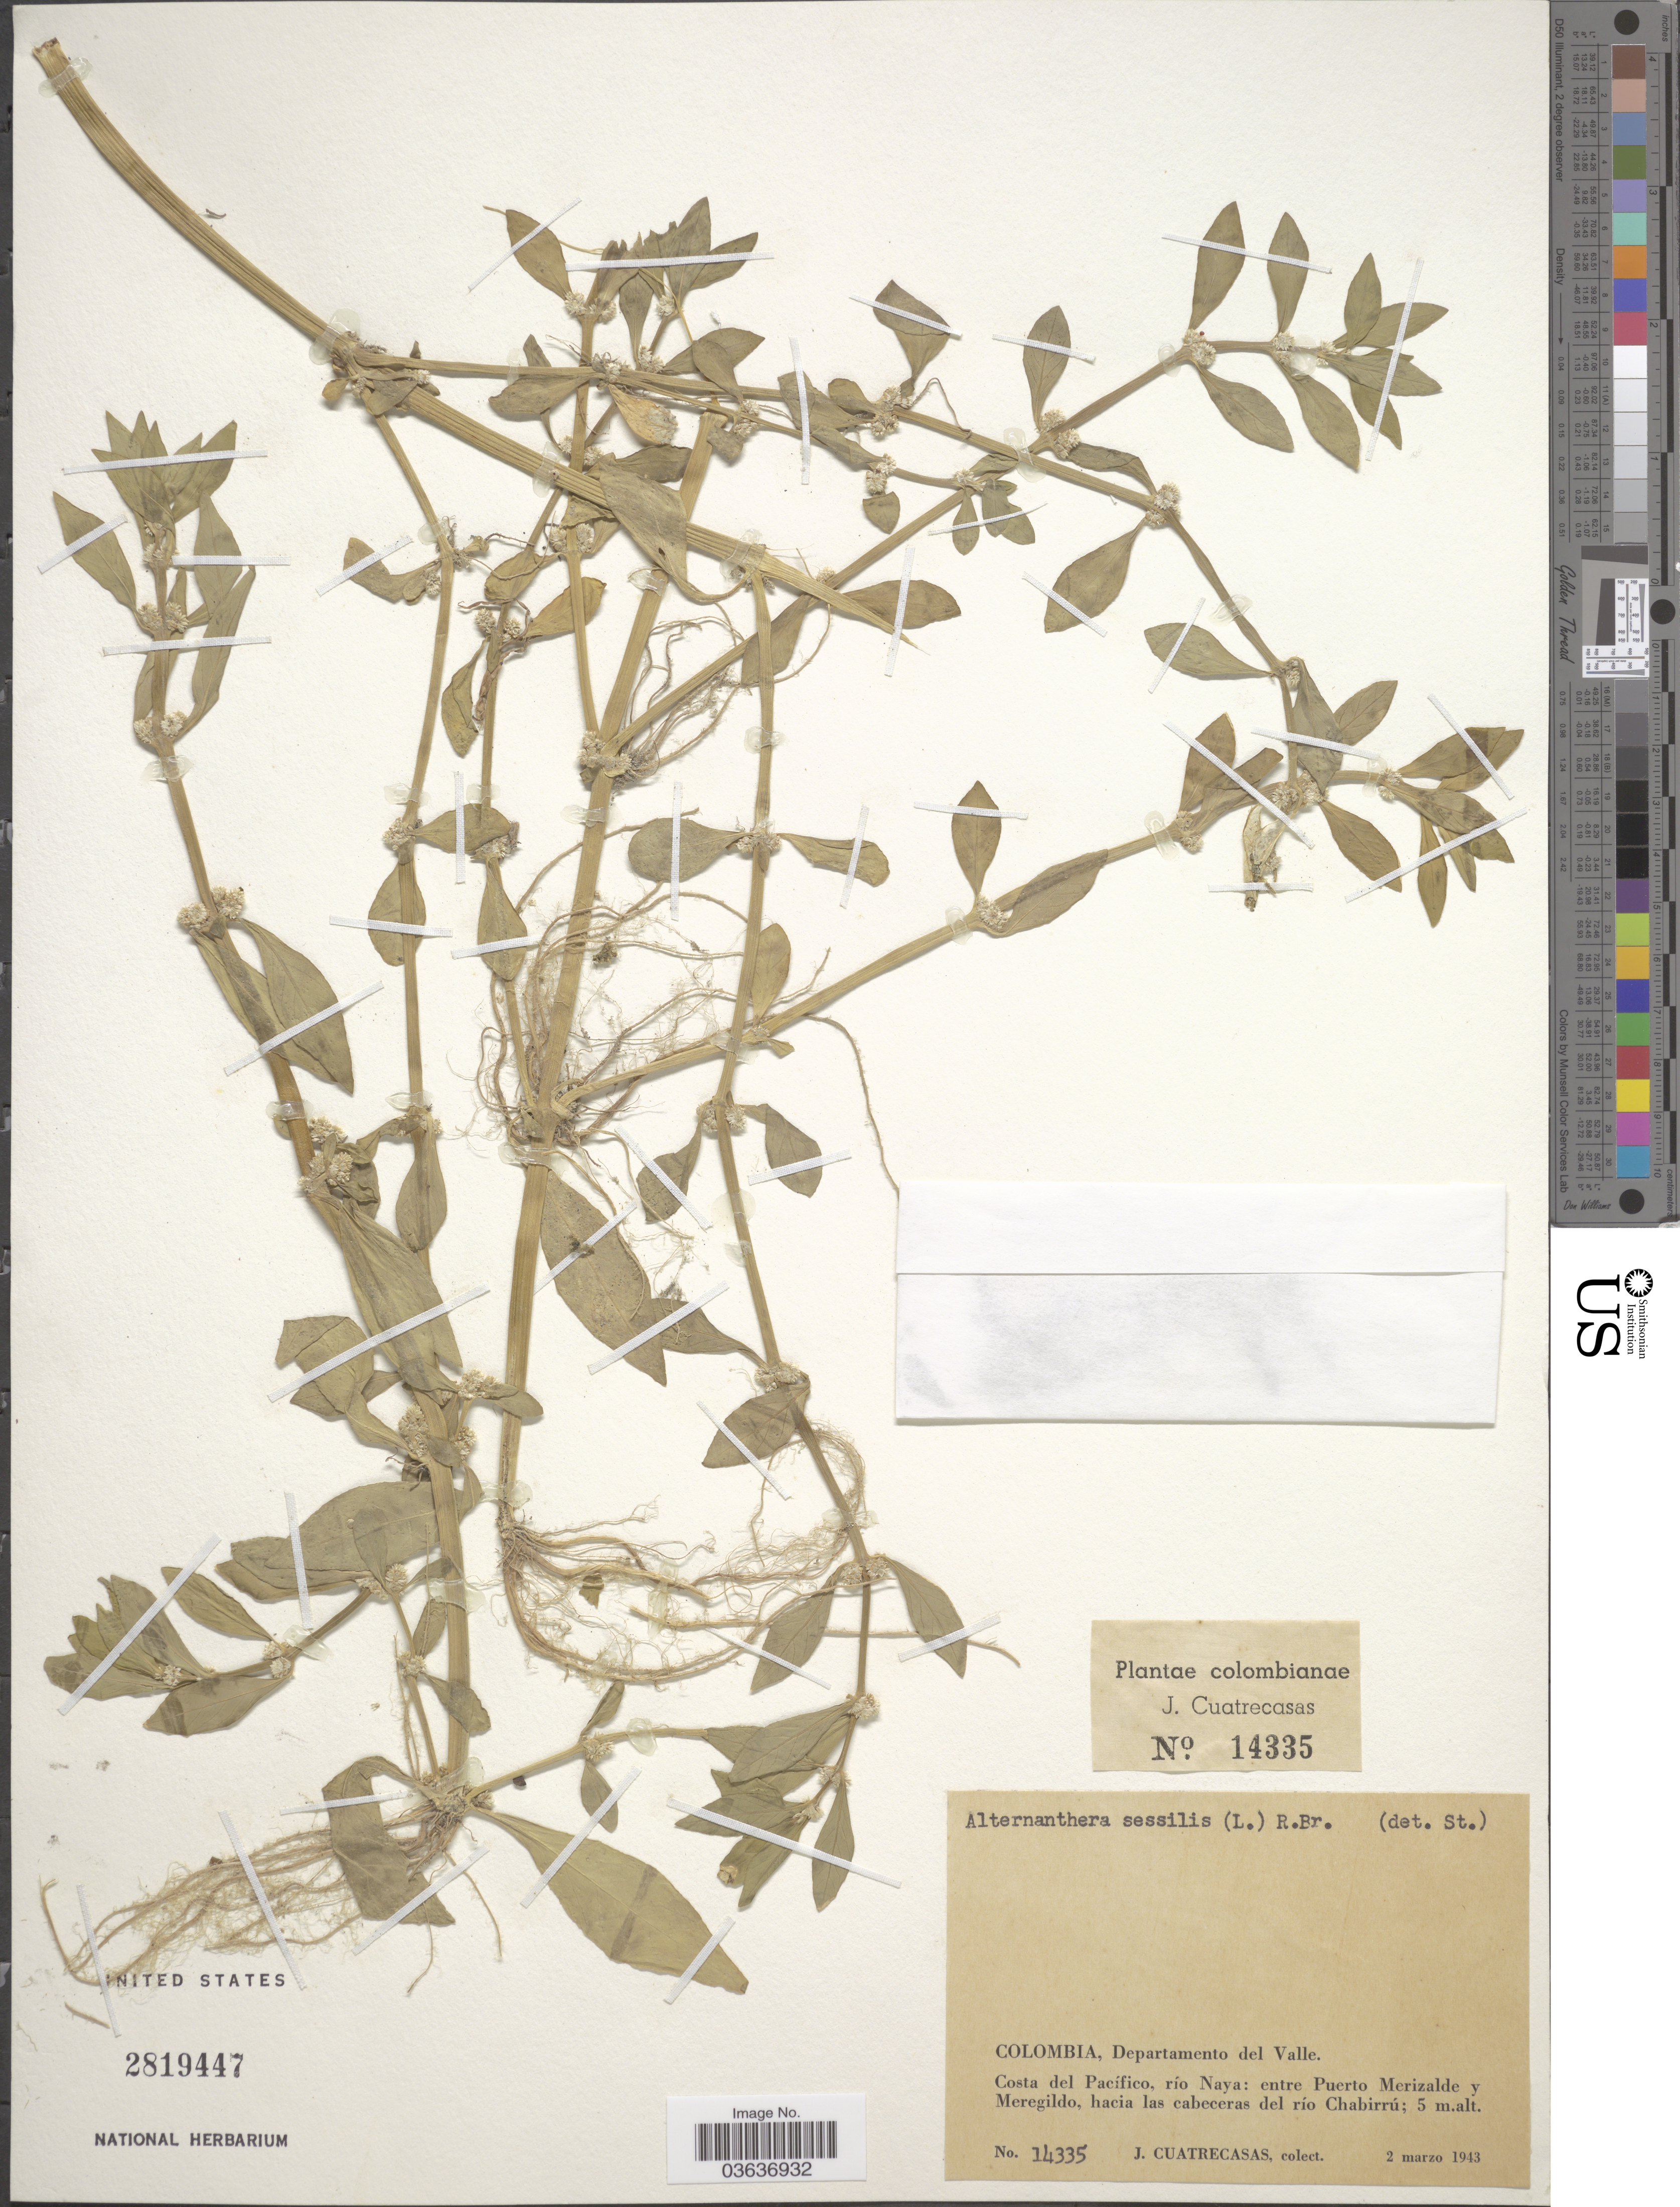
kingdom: Plantae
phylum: Tracheophyta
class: Magnoliopsida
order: Caryophyllales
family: Amaranthaceae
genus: Alternanthera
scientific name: Alternanthera sessilis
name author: (L.) DC.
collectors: J. Cuatrecasas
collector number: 14335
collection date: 1943-03-02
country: Colombia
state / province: Valle del Cauca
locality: Departamento del Valle. Costa del Pacífico, río Naya: entre Puerto Merizalde y Meregildo, hacia las cabeceras del río Chabirrú.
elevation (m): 5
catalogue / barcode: US 2819447